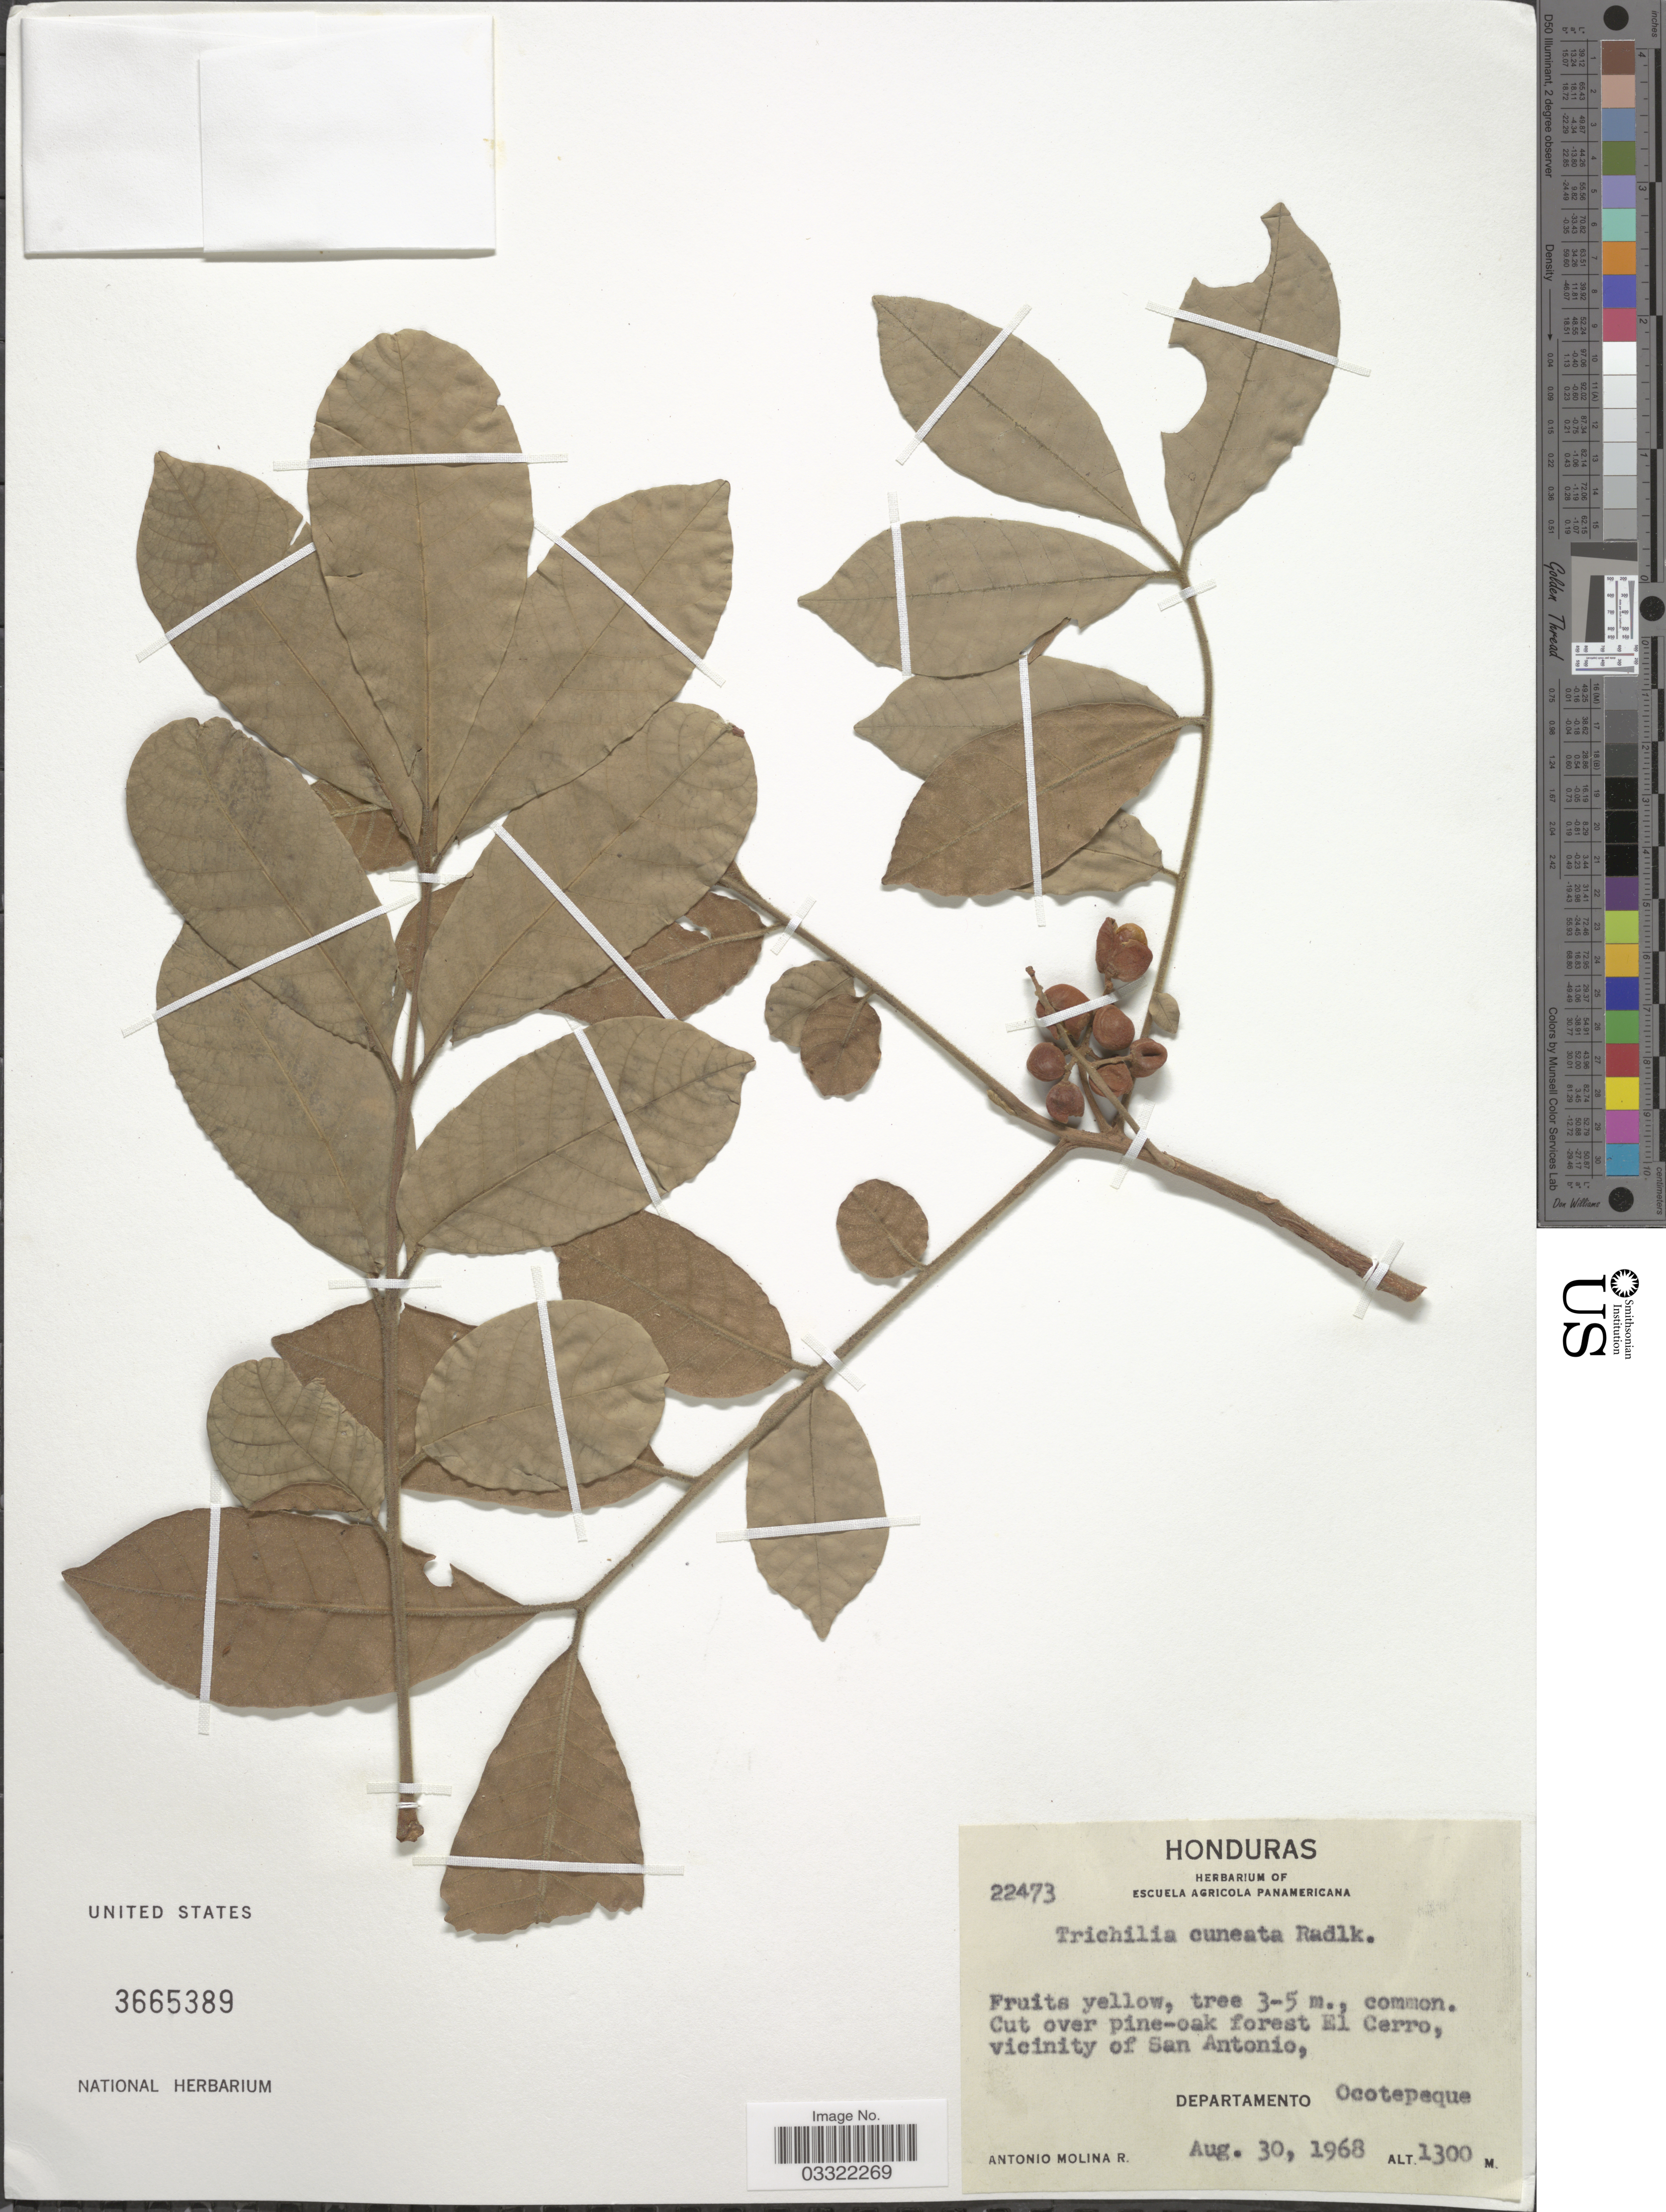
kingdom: Plantae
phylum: Tracheophyta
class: Magnoliopsida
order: Sapindales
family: Meliaceae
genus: Trichilia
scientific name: Trichilia cuneata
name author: Radlk.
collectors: A. Molina R.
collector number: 22473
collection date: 1968-08-30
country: Honduras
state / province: Ocotepeque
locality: Cut over pine-oak forest El Cerro, vicinity of San Antonio, Departamento Ocotepeque.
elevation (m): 1300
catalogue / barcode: US 3665389